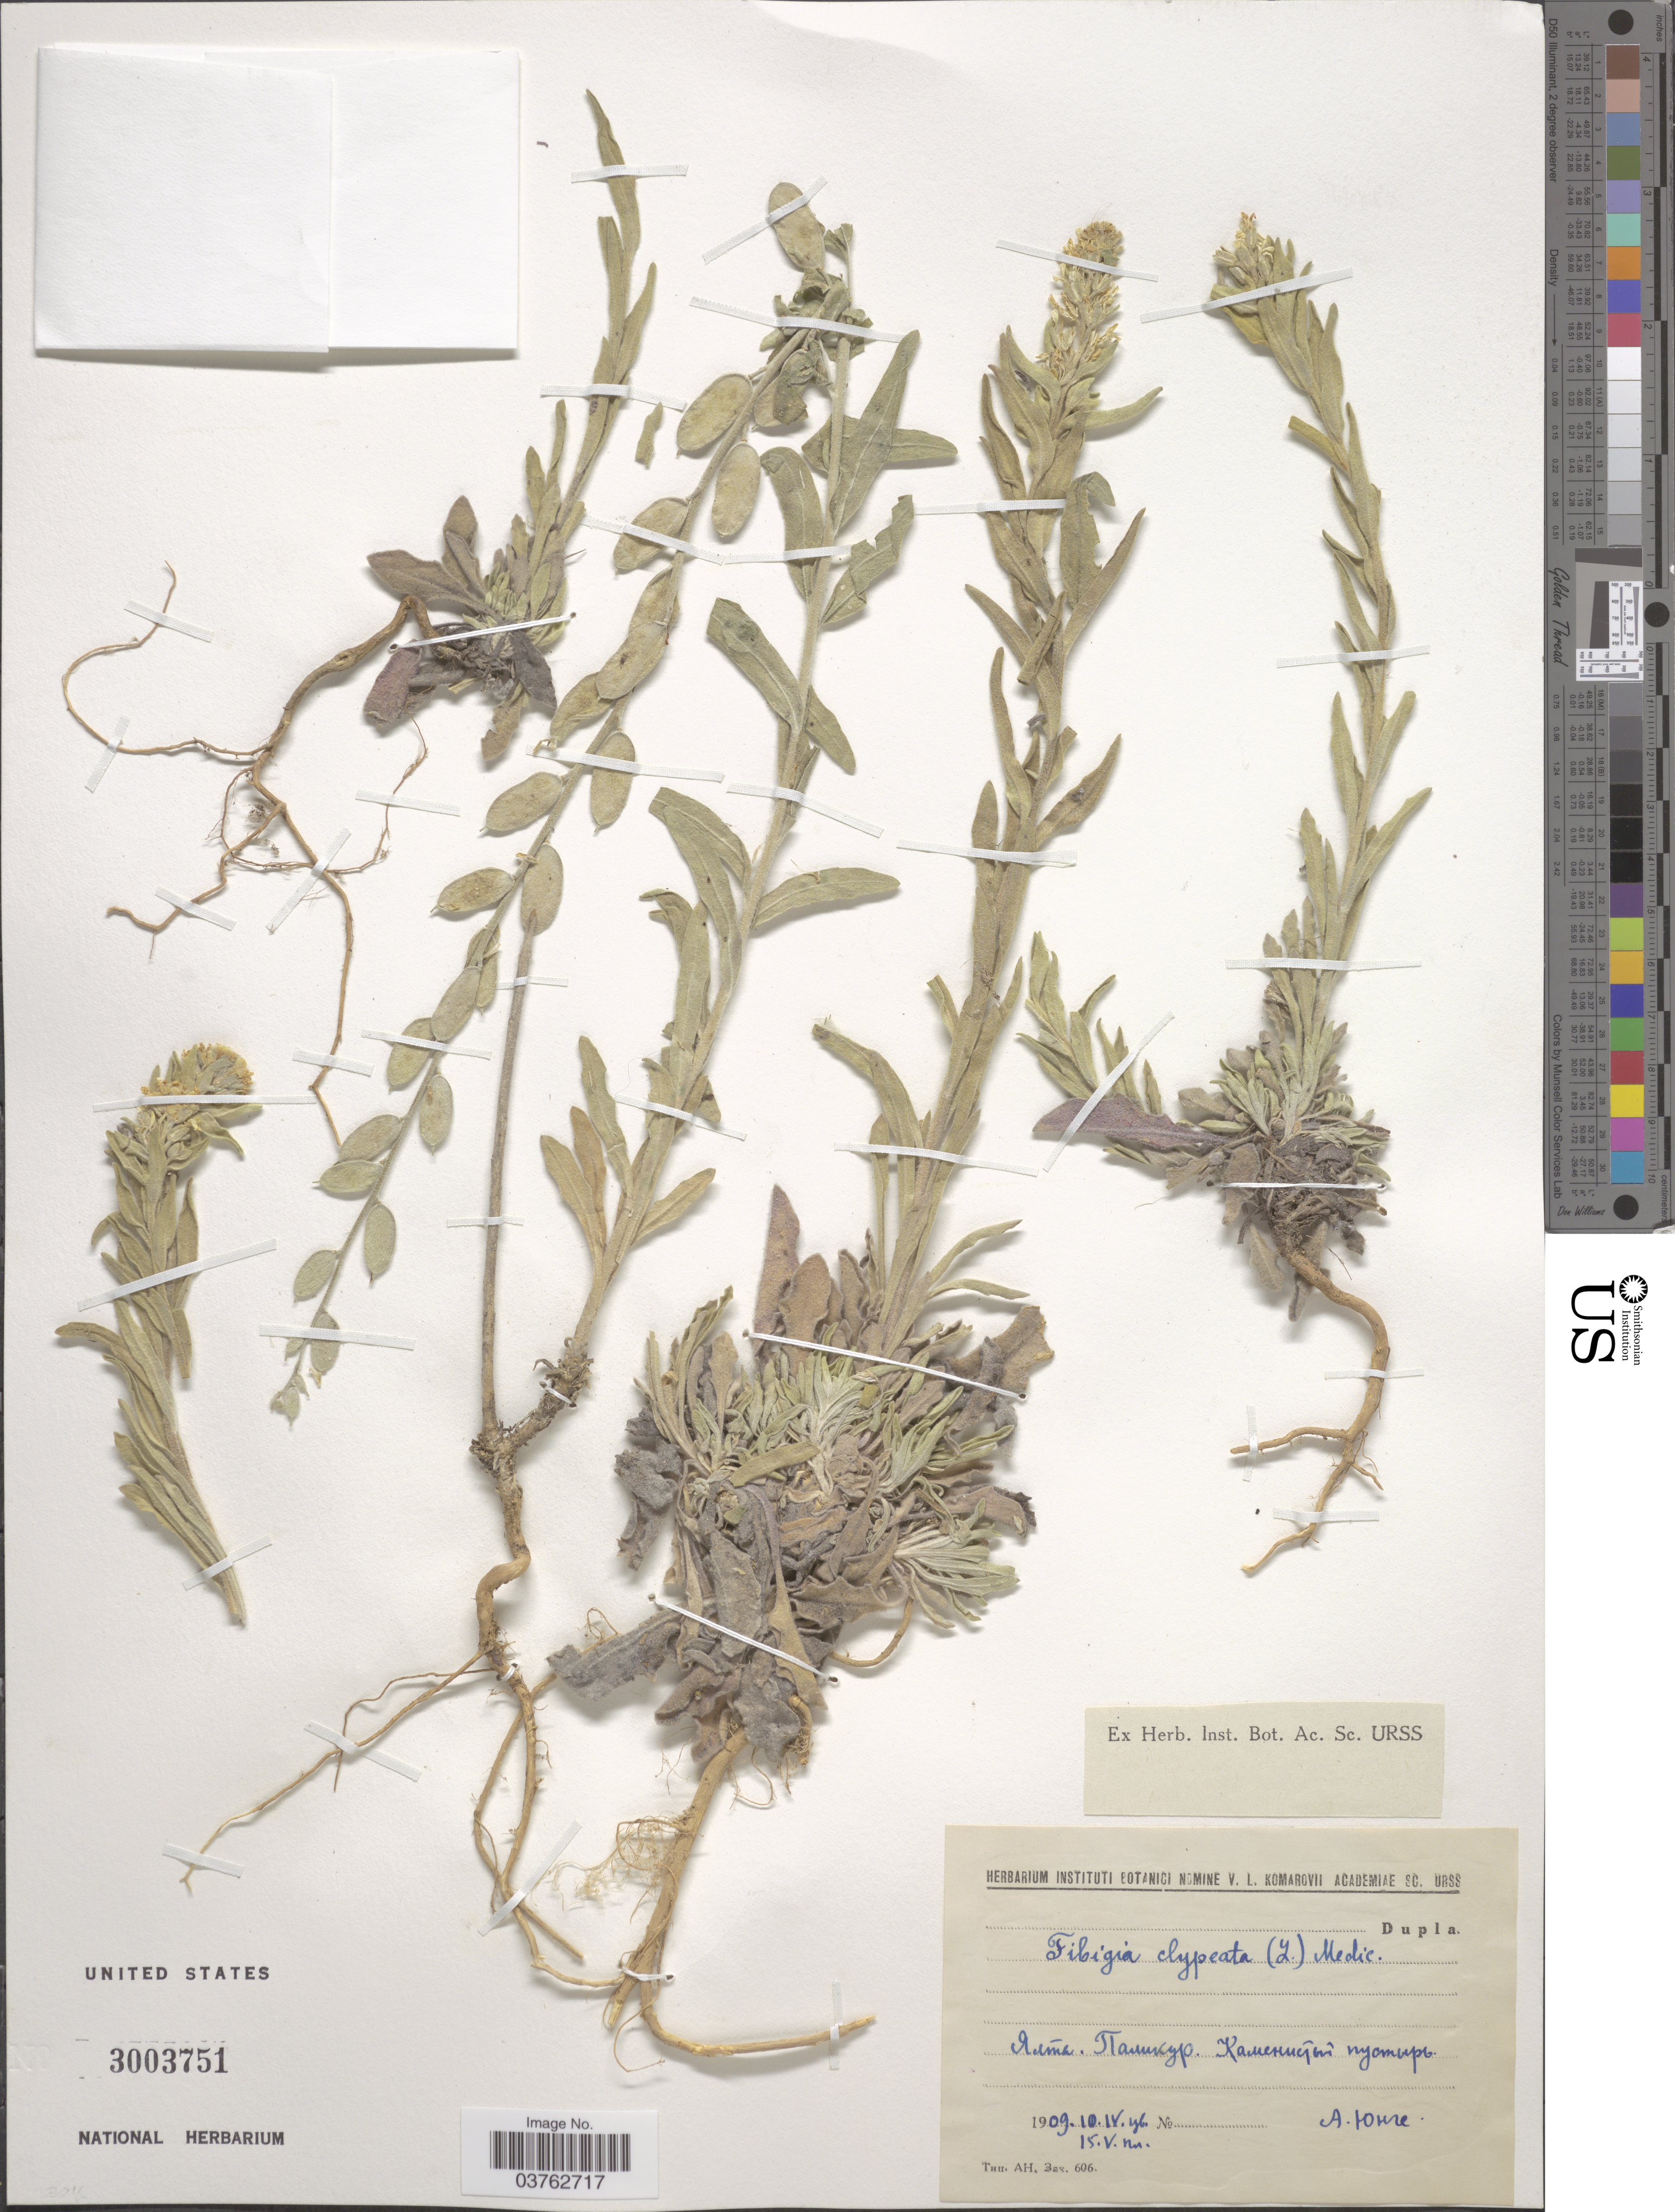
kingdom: Plantae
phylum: Tracheophyta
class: Magnoliopsida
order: Brassicales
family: Brassicaceae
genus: Fibigia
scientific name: Fibigia clypeata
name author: (L.) Medik.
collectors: A. Unge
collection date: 1909-04-10/1909-05-15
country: Ukraine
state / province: Crimea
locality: Yalta.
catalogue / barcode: US 3003751